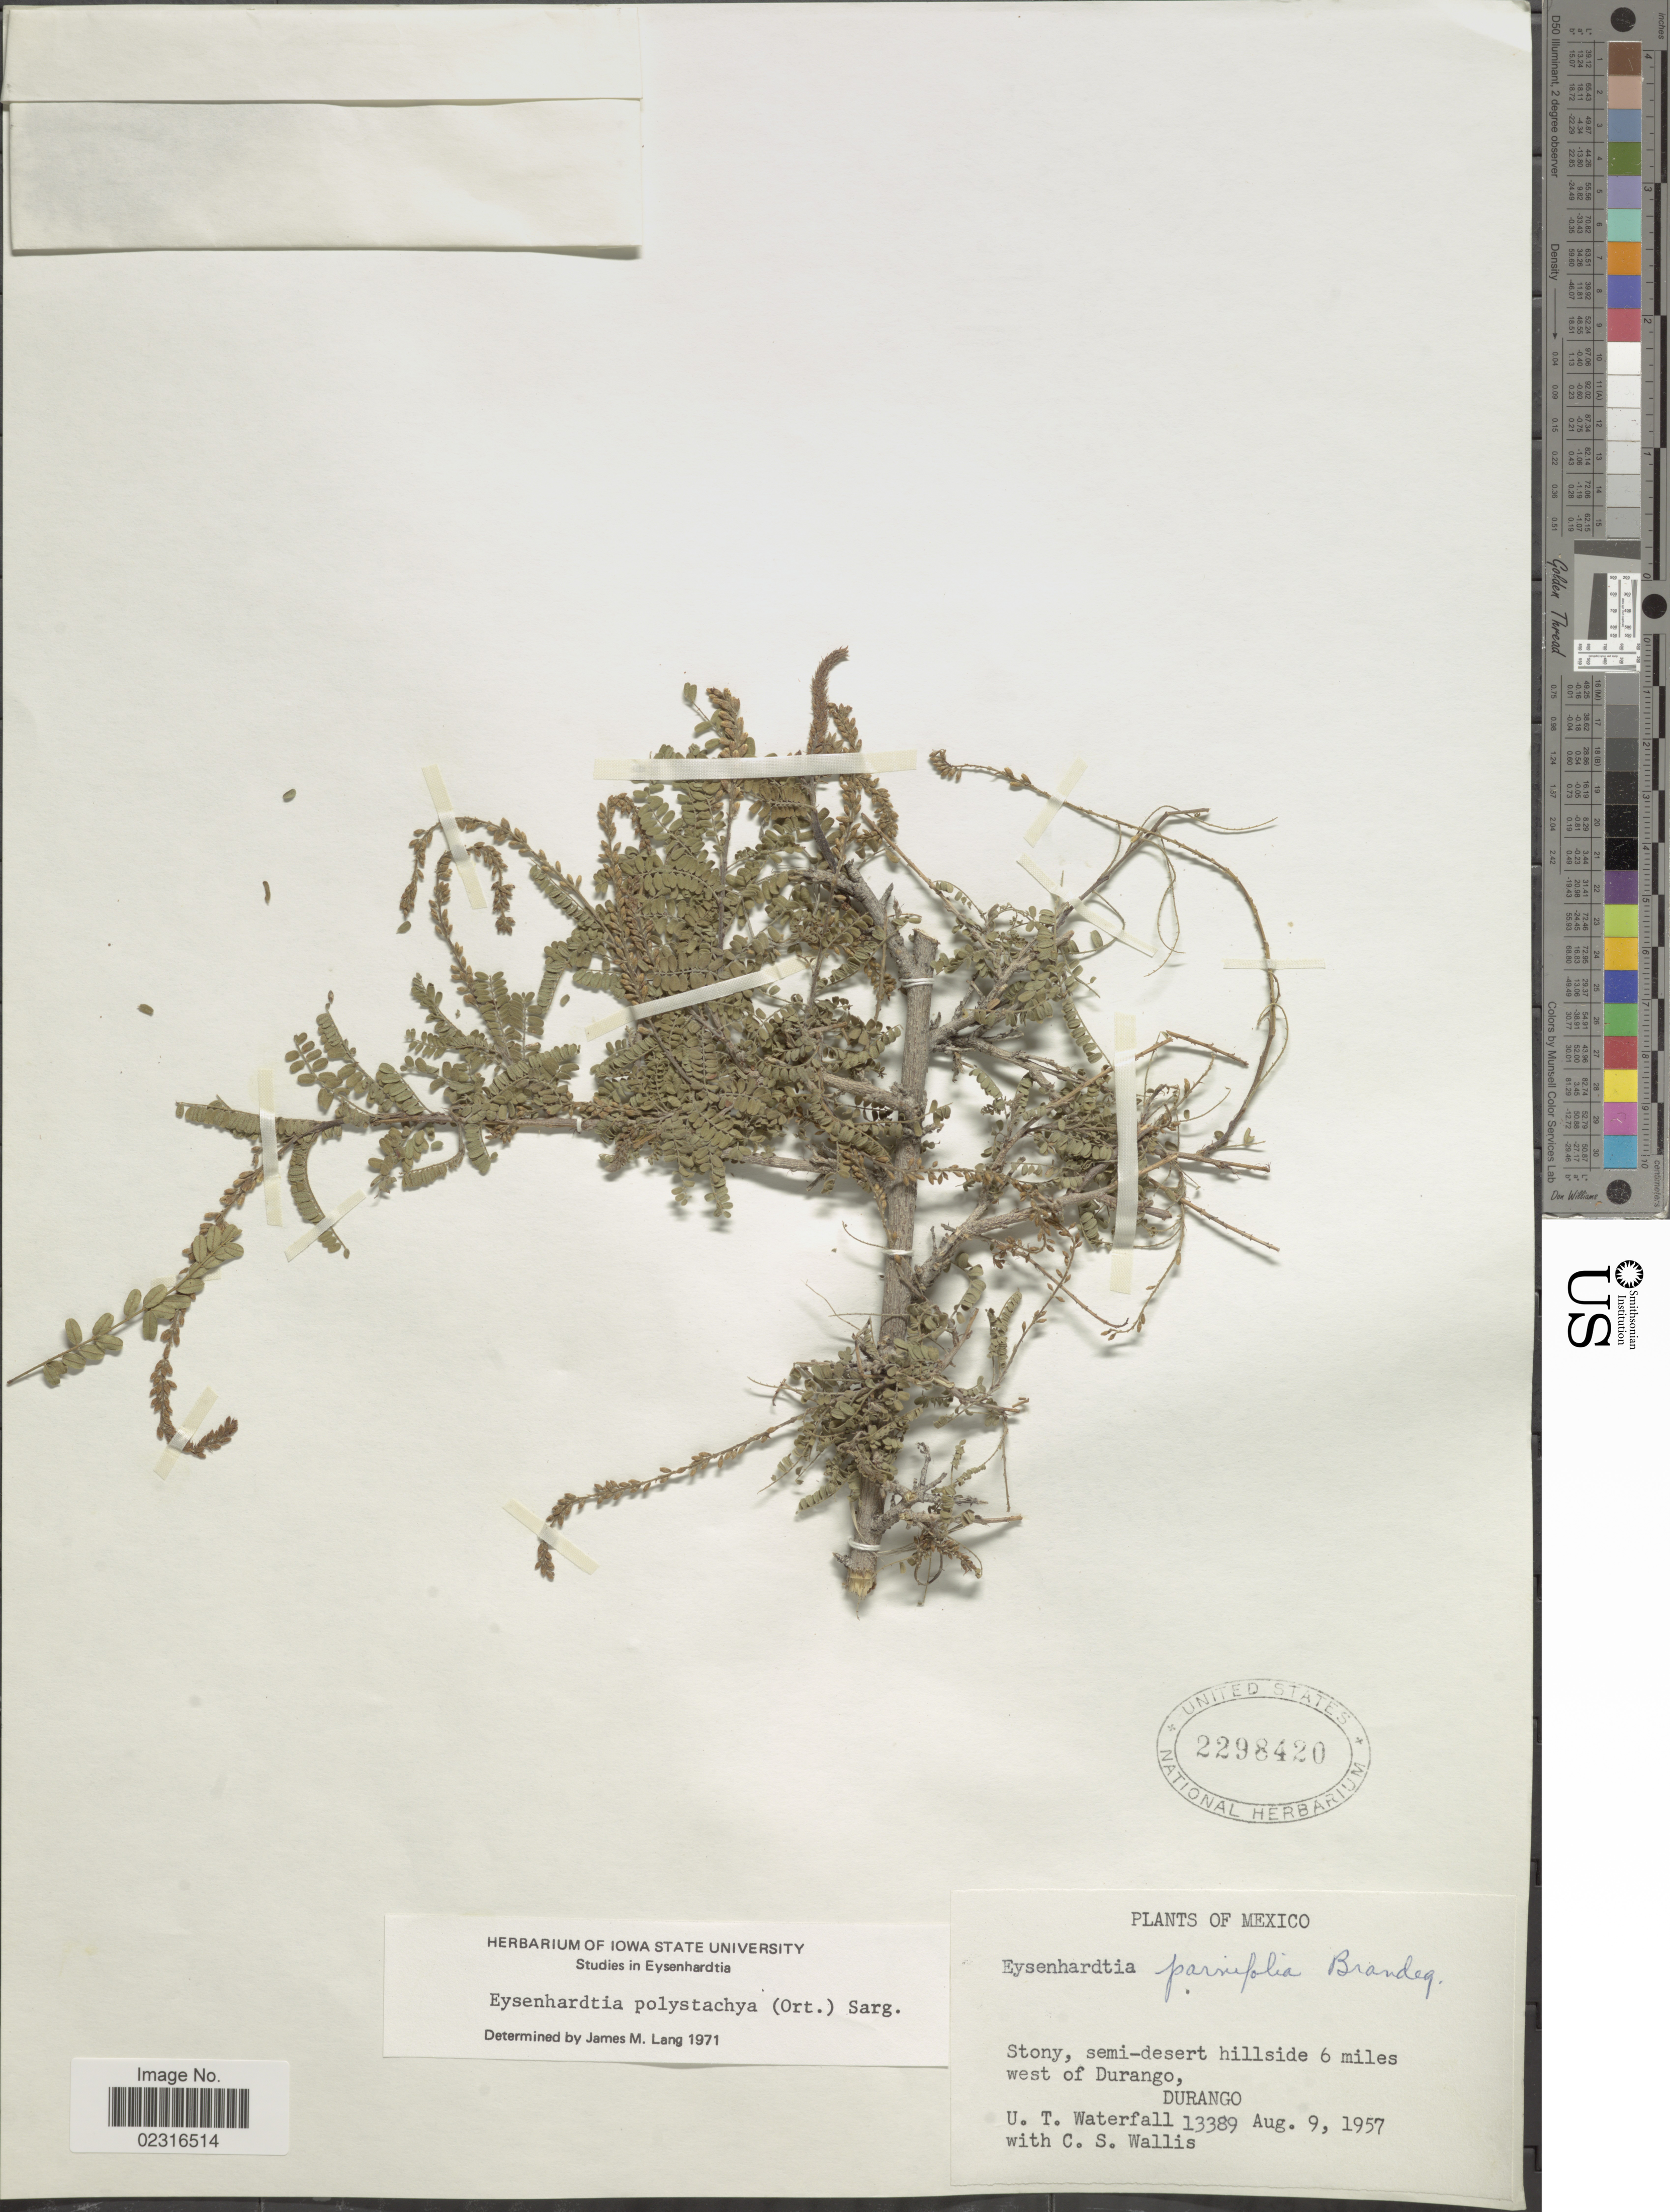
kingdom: Plantae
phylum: Tracheophyta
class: Magnoliopsida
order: Fabales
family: Fabaceae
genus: Eysenhardtia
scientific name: Eysenhardtia polystachya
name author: (Ortega) Sarg.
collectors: U. T. Waterfall & C. S. Wallis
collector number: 13389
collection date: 1957-08-09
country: Mexico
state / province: Durango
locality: Stony, semi-desert hillside 6 miles west of Durango.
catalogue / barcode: US 2298420